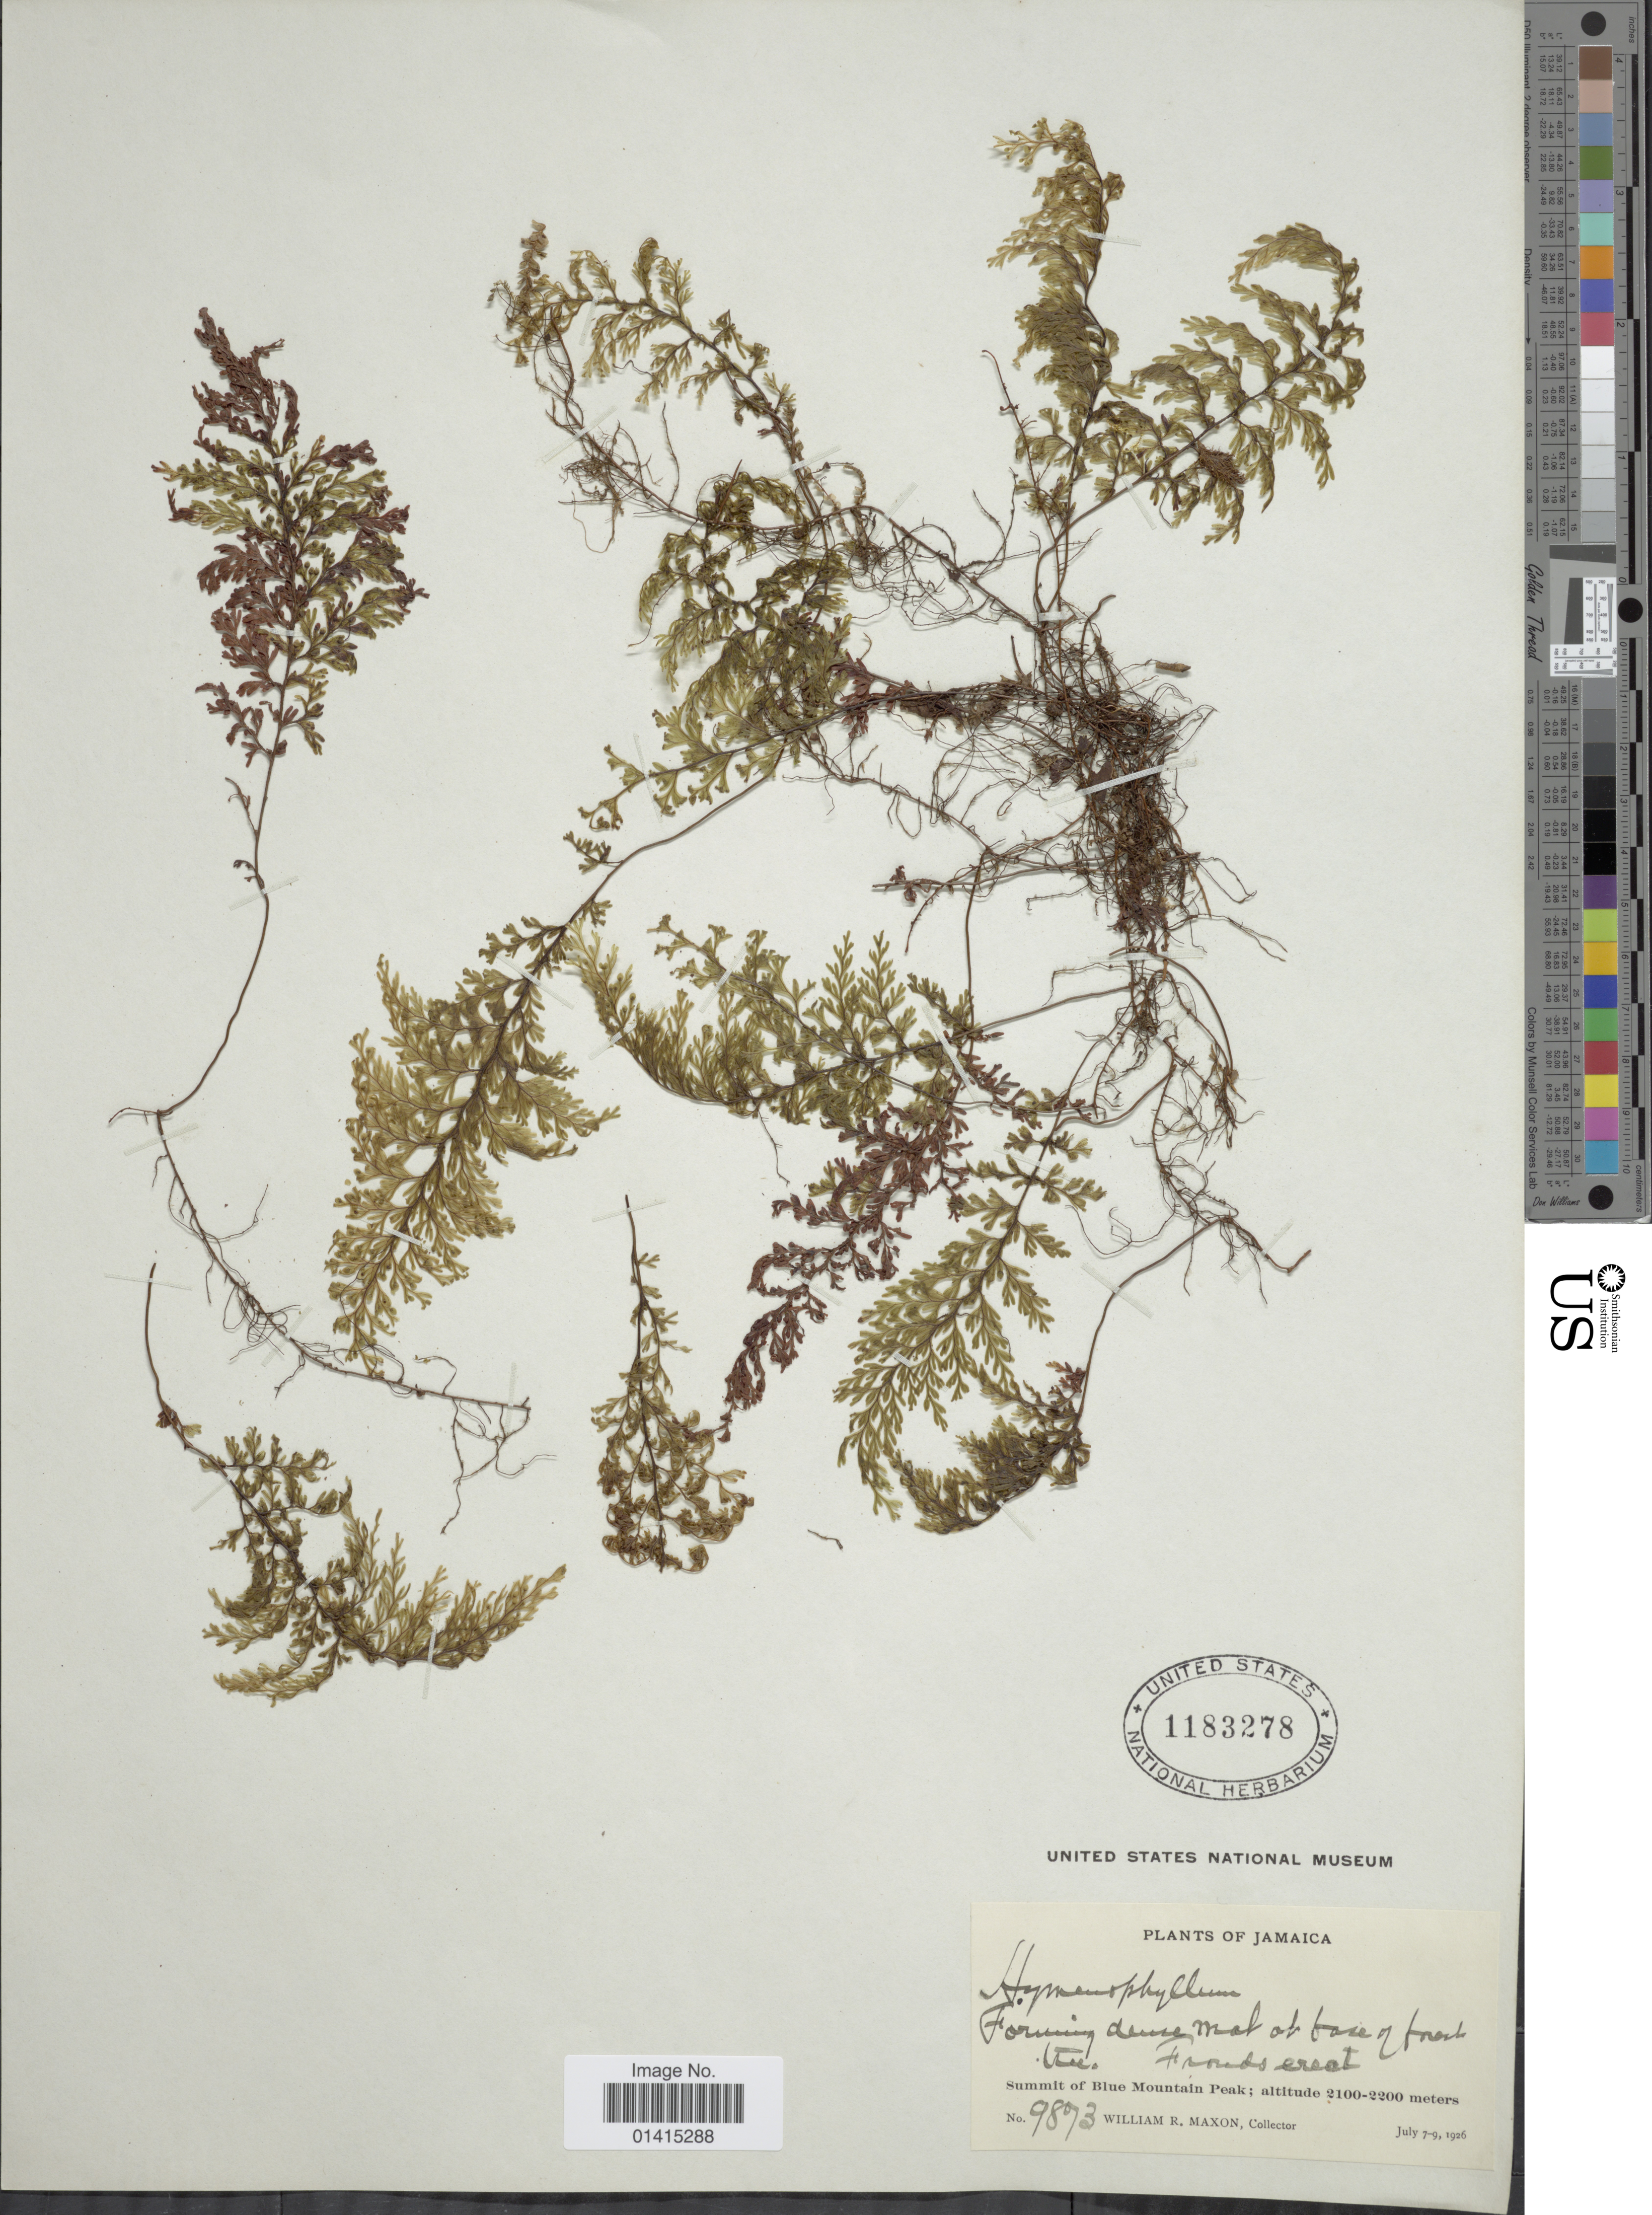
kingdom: Plantae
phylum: Tracheophyta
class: Polypodiopsida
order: Hymenophyllales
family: Hymenophyllaceae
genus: Hymenophyllum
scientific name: Hymenophyllum polyanthos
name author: (Sw.) Sw.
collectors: W. R. Maxon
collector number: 9873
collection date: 1926-07-07/1926-07-09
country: Jamaica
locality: Summit of Blue Mountain Peak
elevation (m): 2100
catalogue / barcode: US 1183278